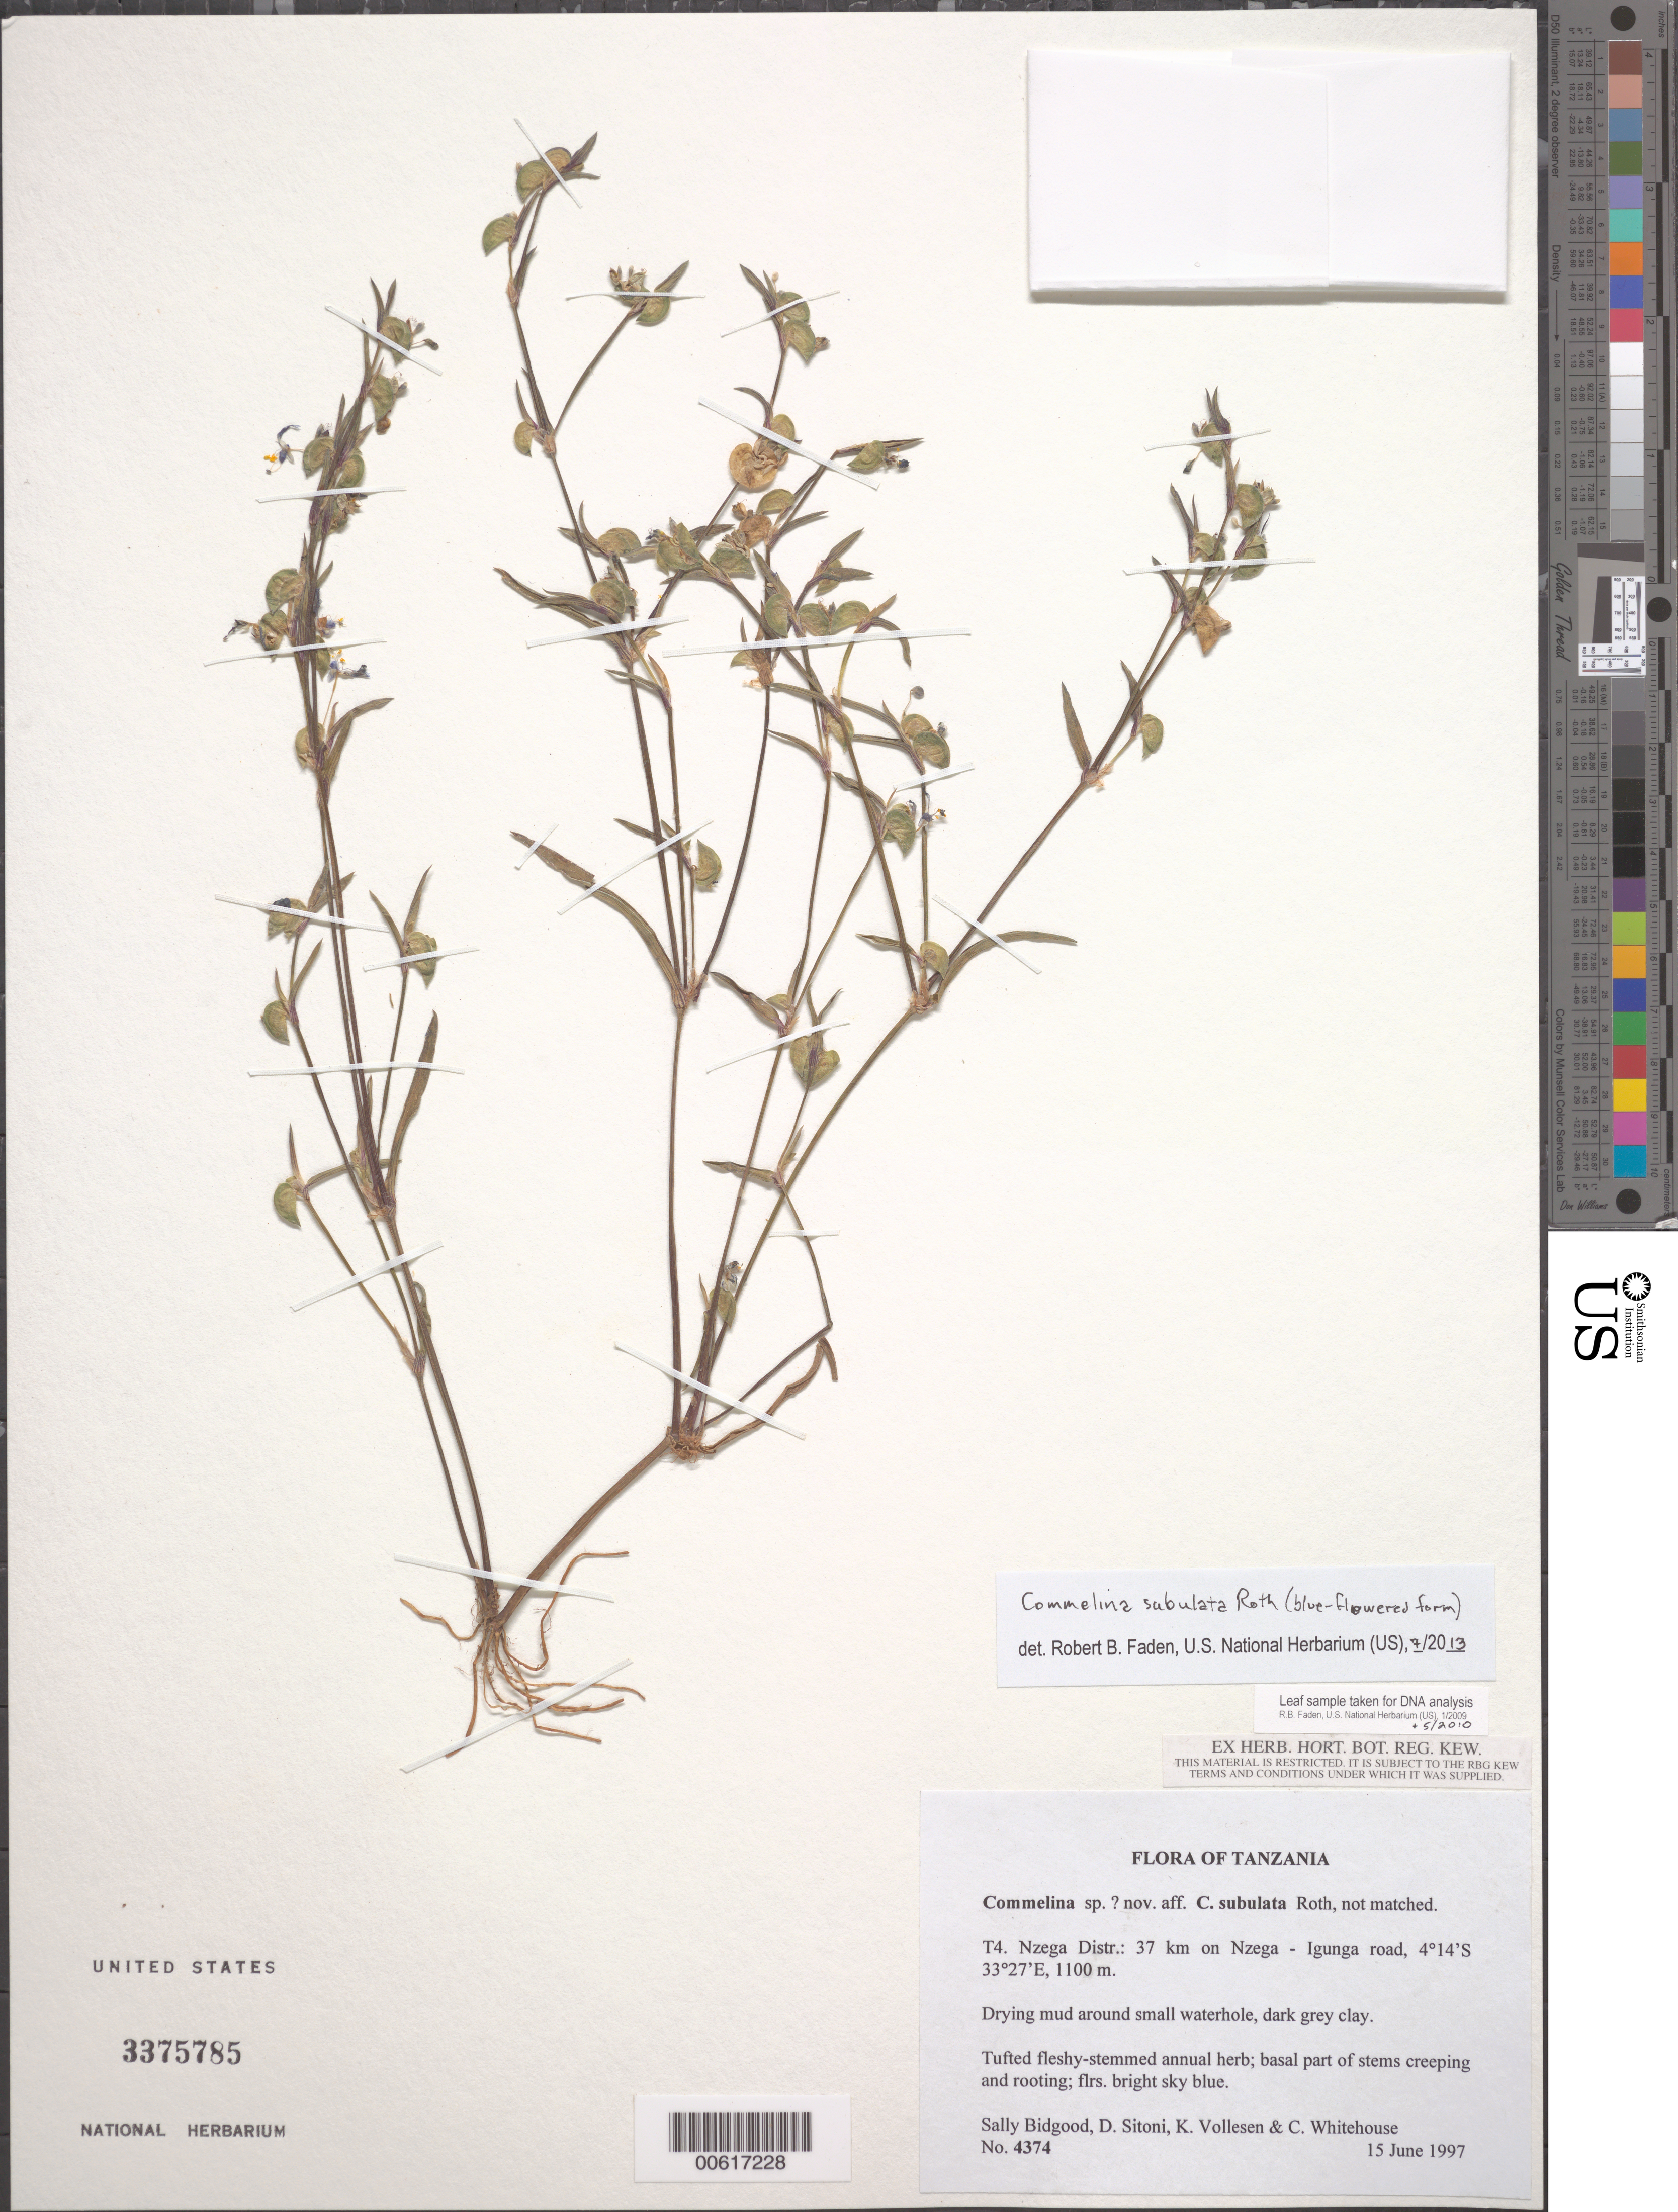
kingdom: Plantae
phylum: Tracheophyta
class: Liliopsida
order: Commelinales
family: Commelinaceae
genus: Commelina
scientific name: Commelina subulata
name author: Roth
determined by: Faden, Robert B., (US), Smithsonian Institution - National Museum of Natural History (UNITED STATES)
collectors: G. Bidgood, D. Sitoni, K. Vollesen & C. Whitehouse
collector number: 4374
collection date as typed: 15 Jun 1997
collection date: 1997-06-15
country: Tanzania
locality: T4 nzega dist., nezga - igunga road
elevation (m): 1100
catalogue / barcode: US 3375785